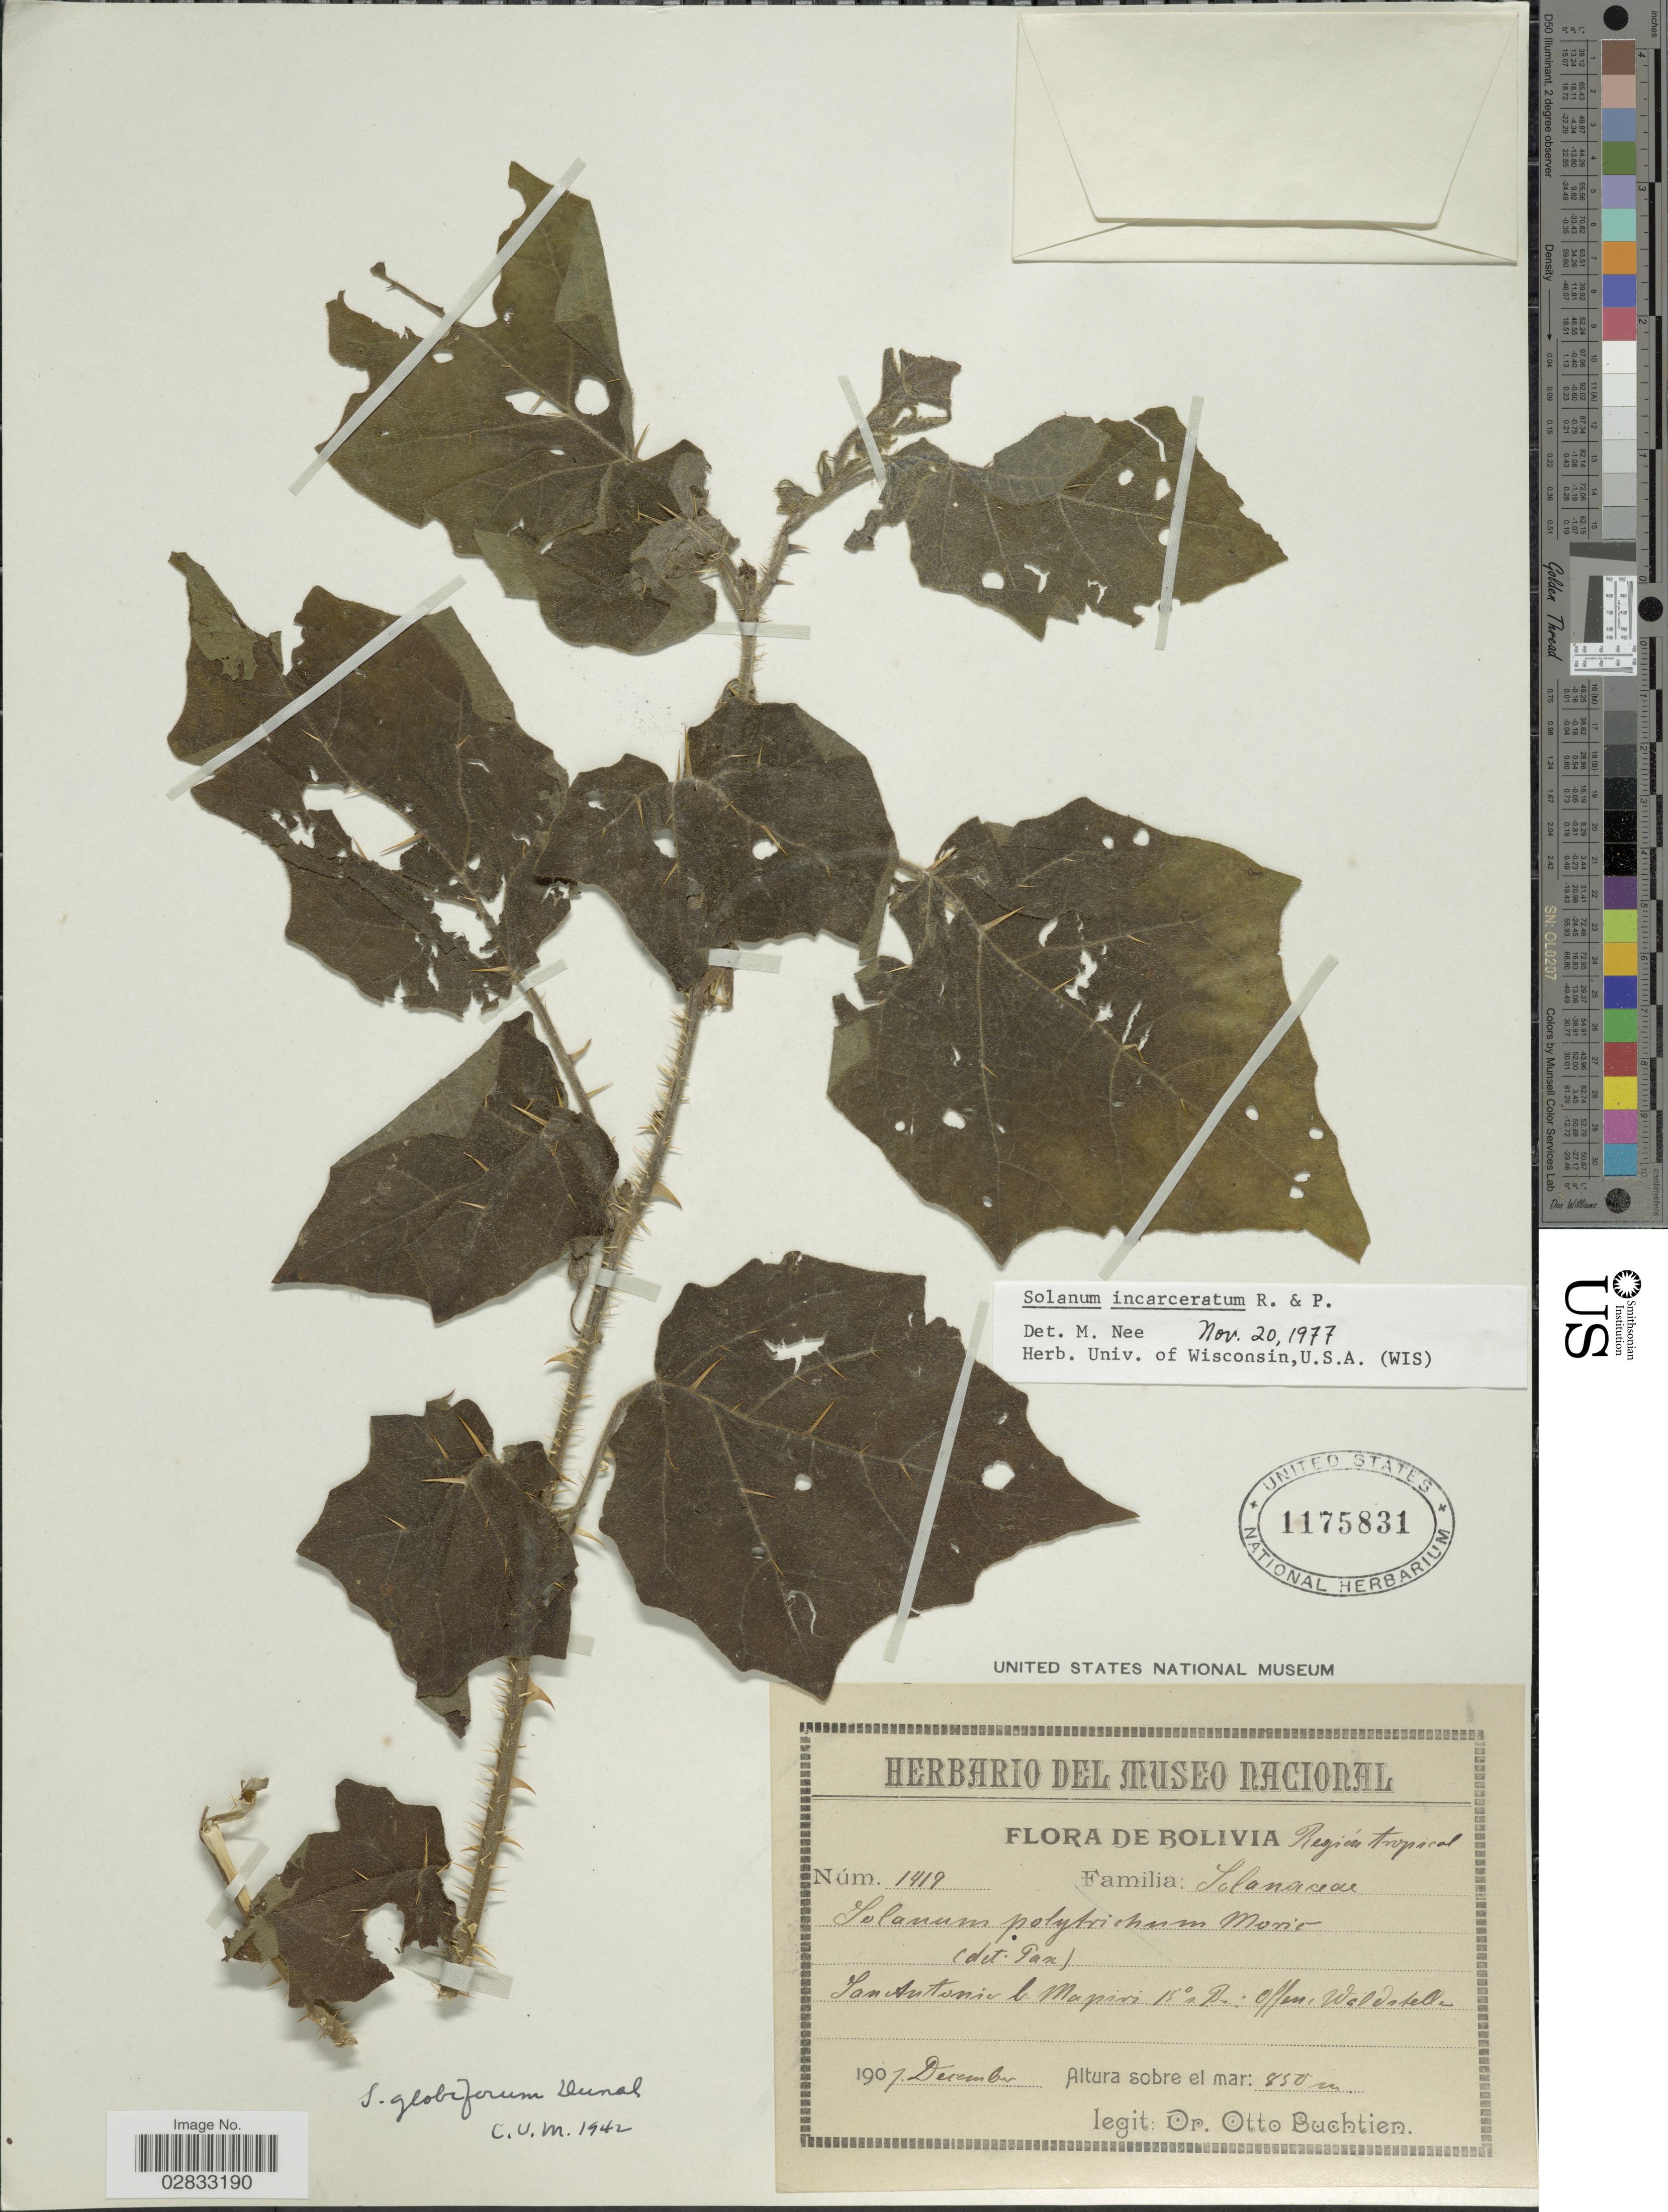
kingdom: Plantae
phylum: Tracheophyta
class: Magnoliopsida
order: Solanales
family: Solanaceae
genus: Solanum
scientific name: Solanum incarceratum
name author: Ruiz & Pav.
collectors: O. Buchtien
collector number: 1419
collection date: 1907-12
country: Bolivia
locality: Regíon tropical. San Antonio b. Mapiri 13° n. B. offen: Waldstelle.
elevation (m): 850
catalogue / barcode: US 1175831